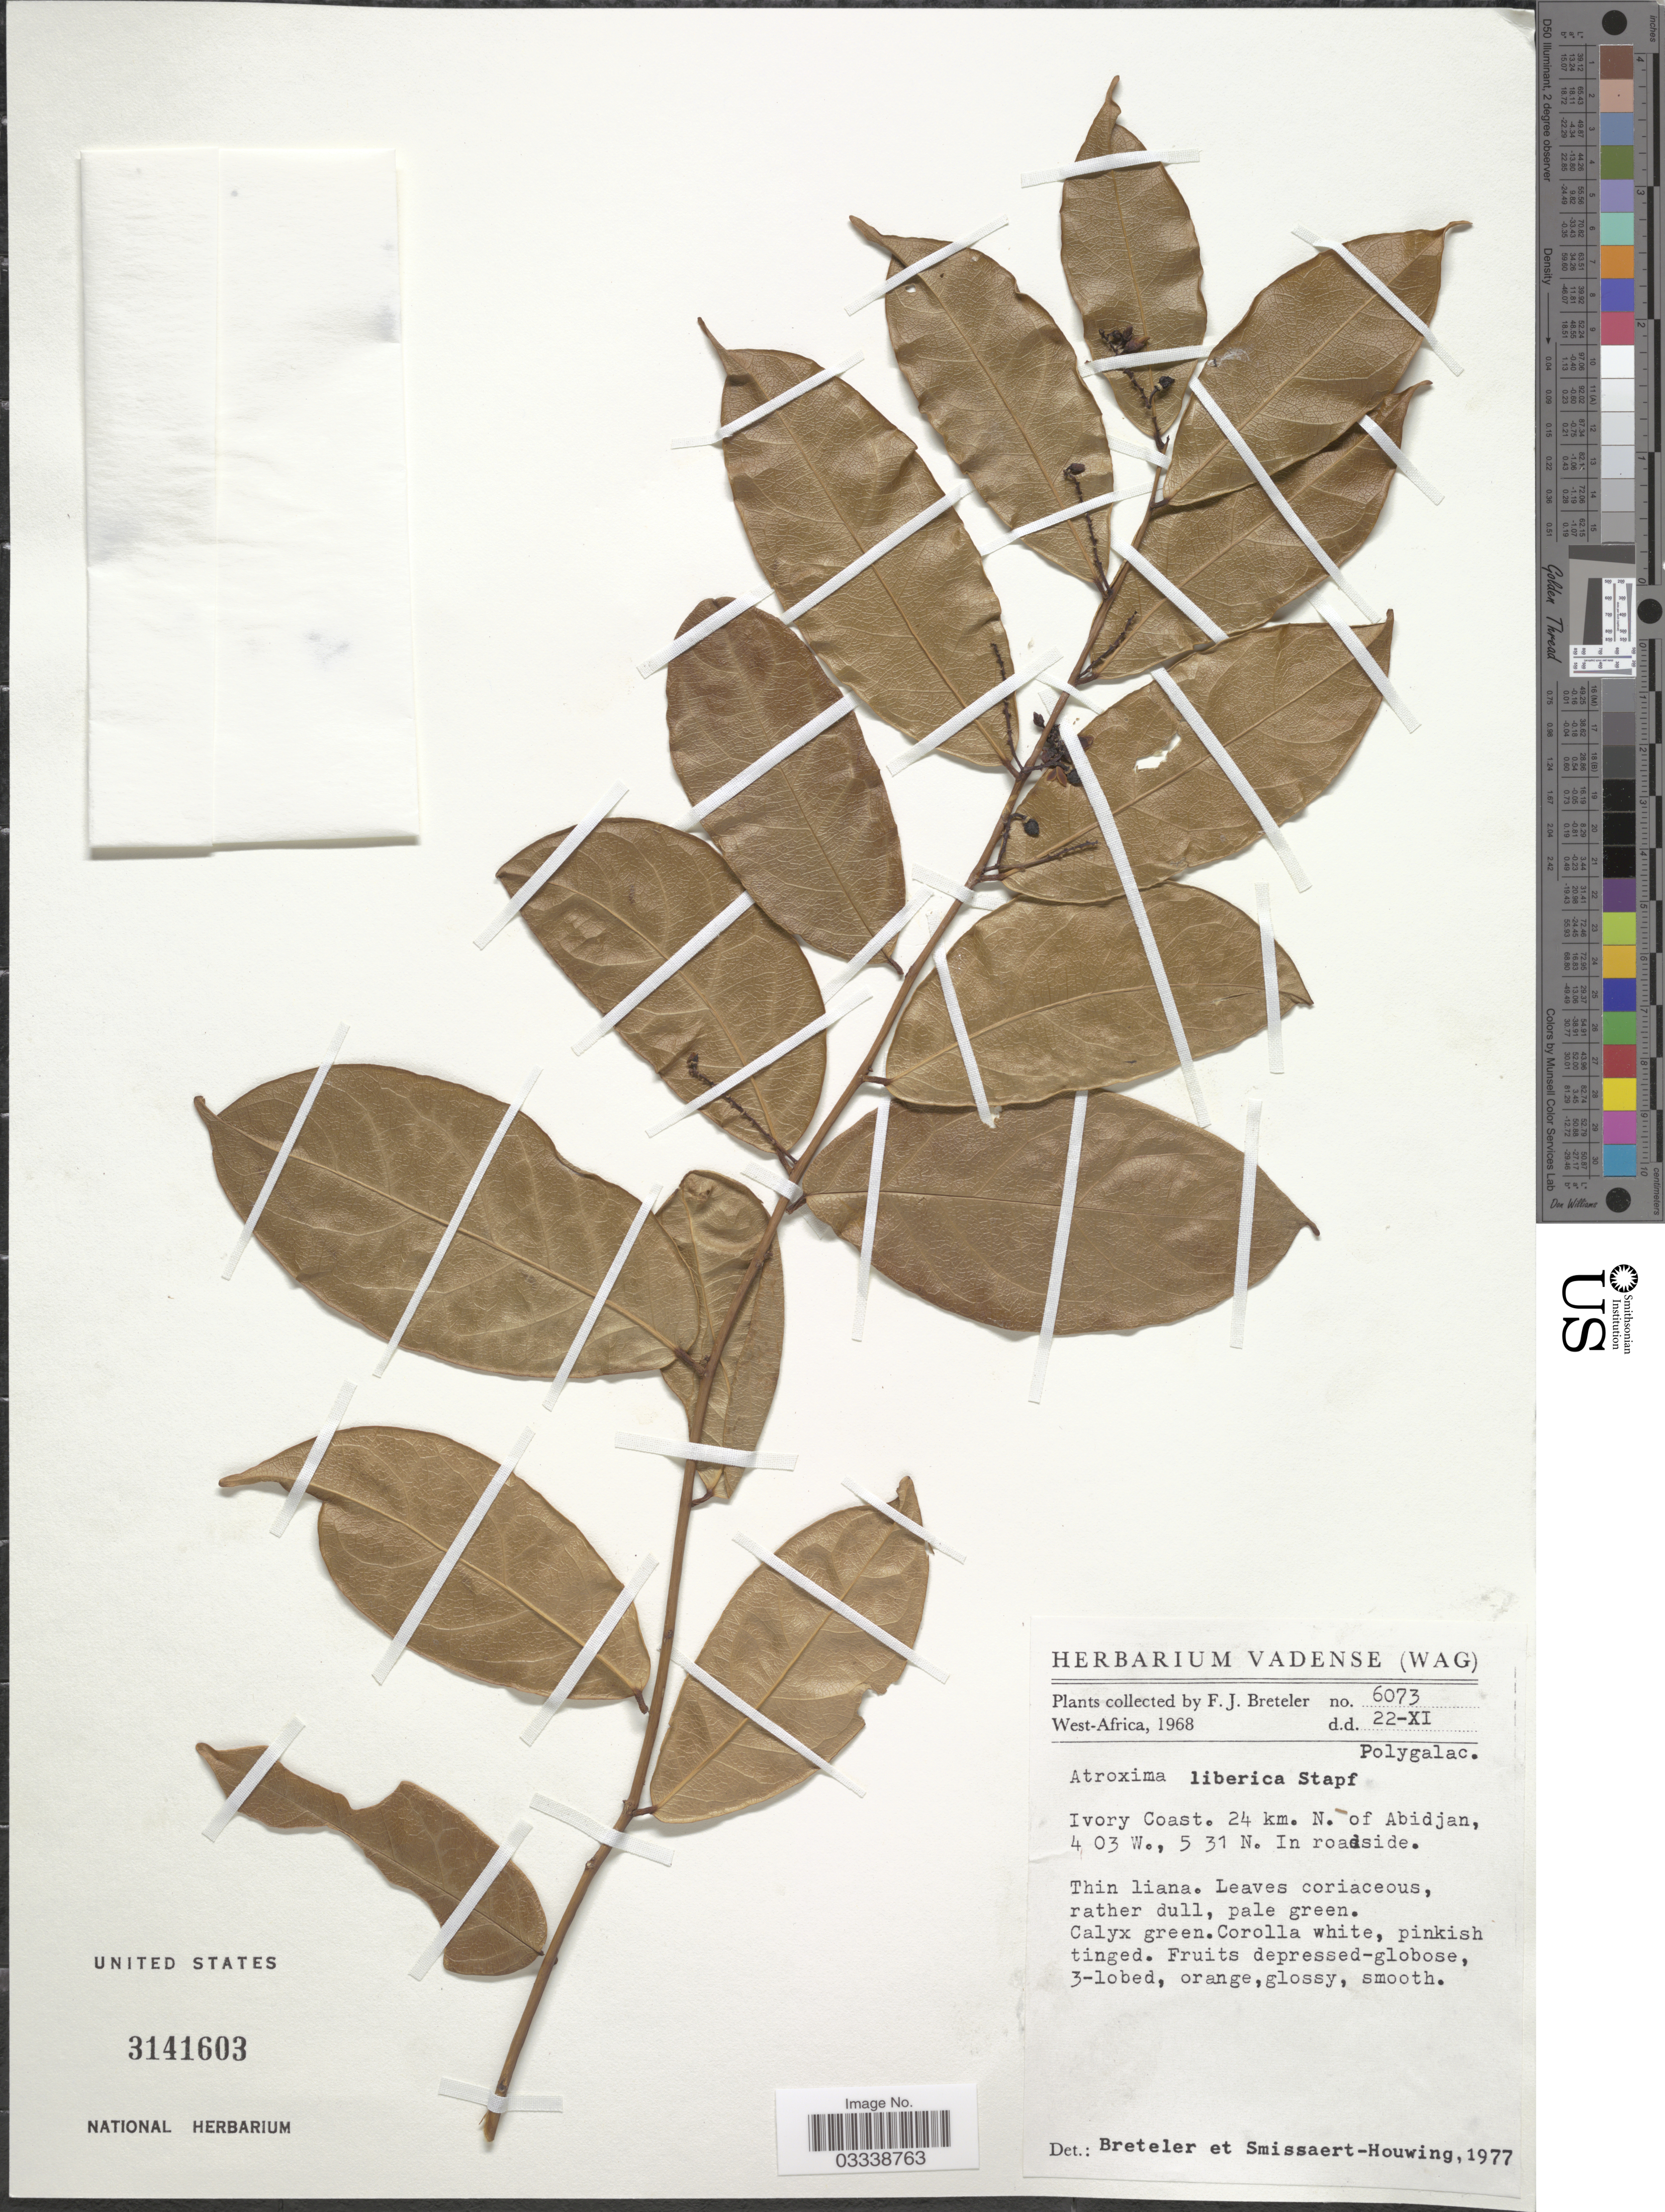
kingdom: Plantae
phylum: Tracheophyta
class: Magnoliopsida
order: Fabales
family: Polygalaceae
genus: Atroxima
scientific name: Atroxima liberica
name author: Stapf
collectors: F. J. Breteler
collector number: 6073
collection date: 1968-11-22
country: Ivory Coast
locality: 24 km. N. of Abidjan.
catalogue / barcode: US 3141603